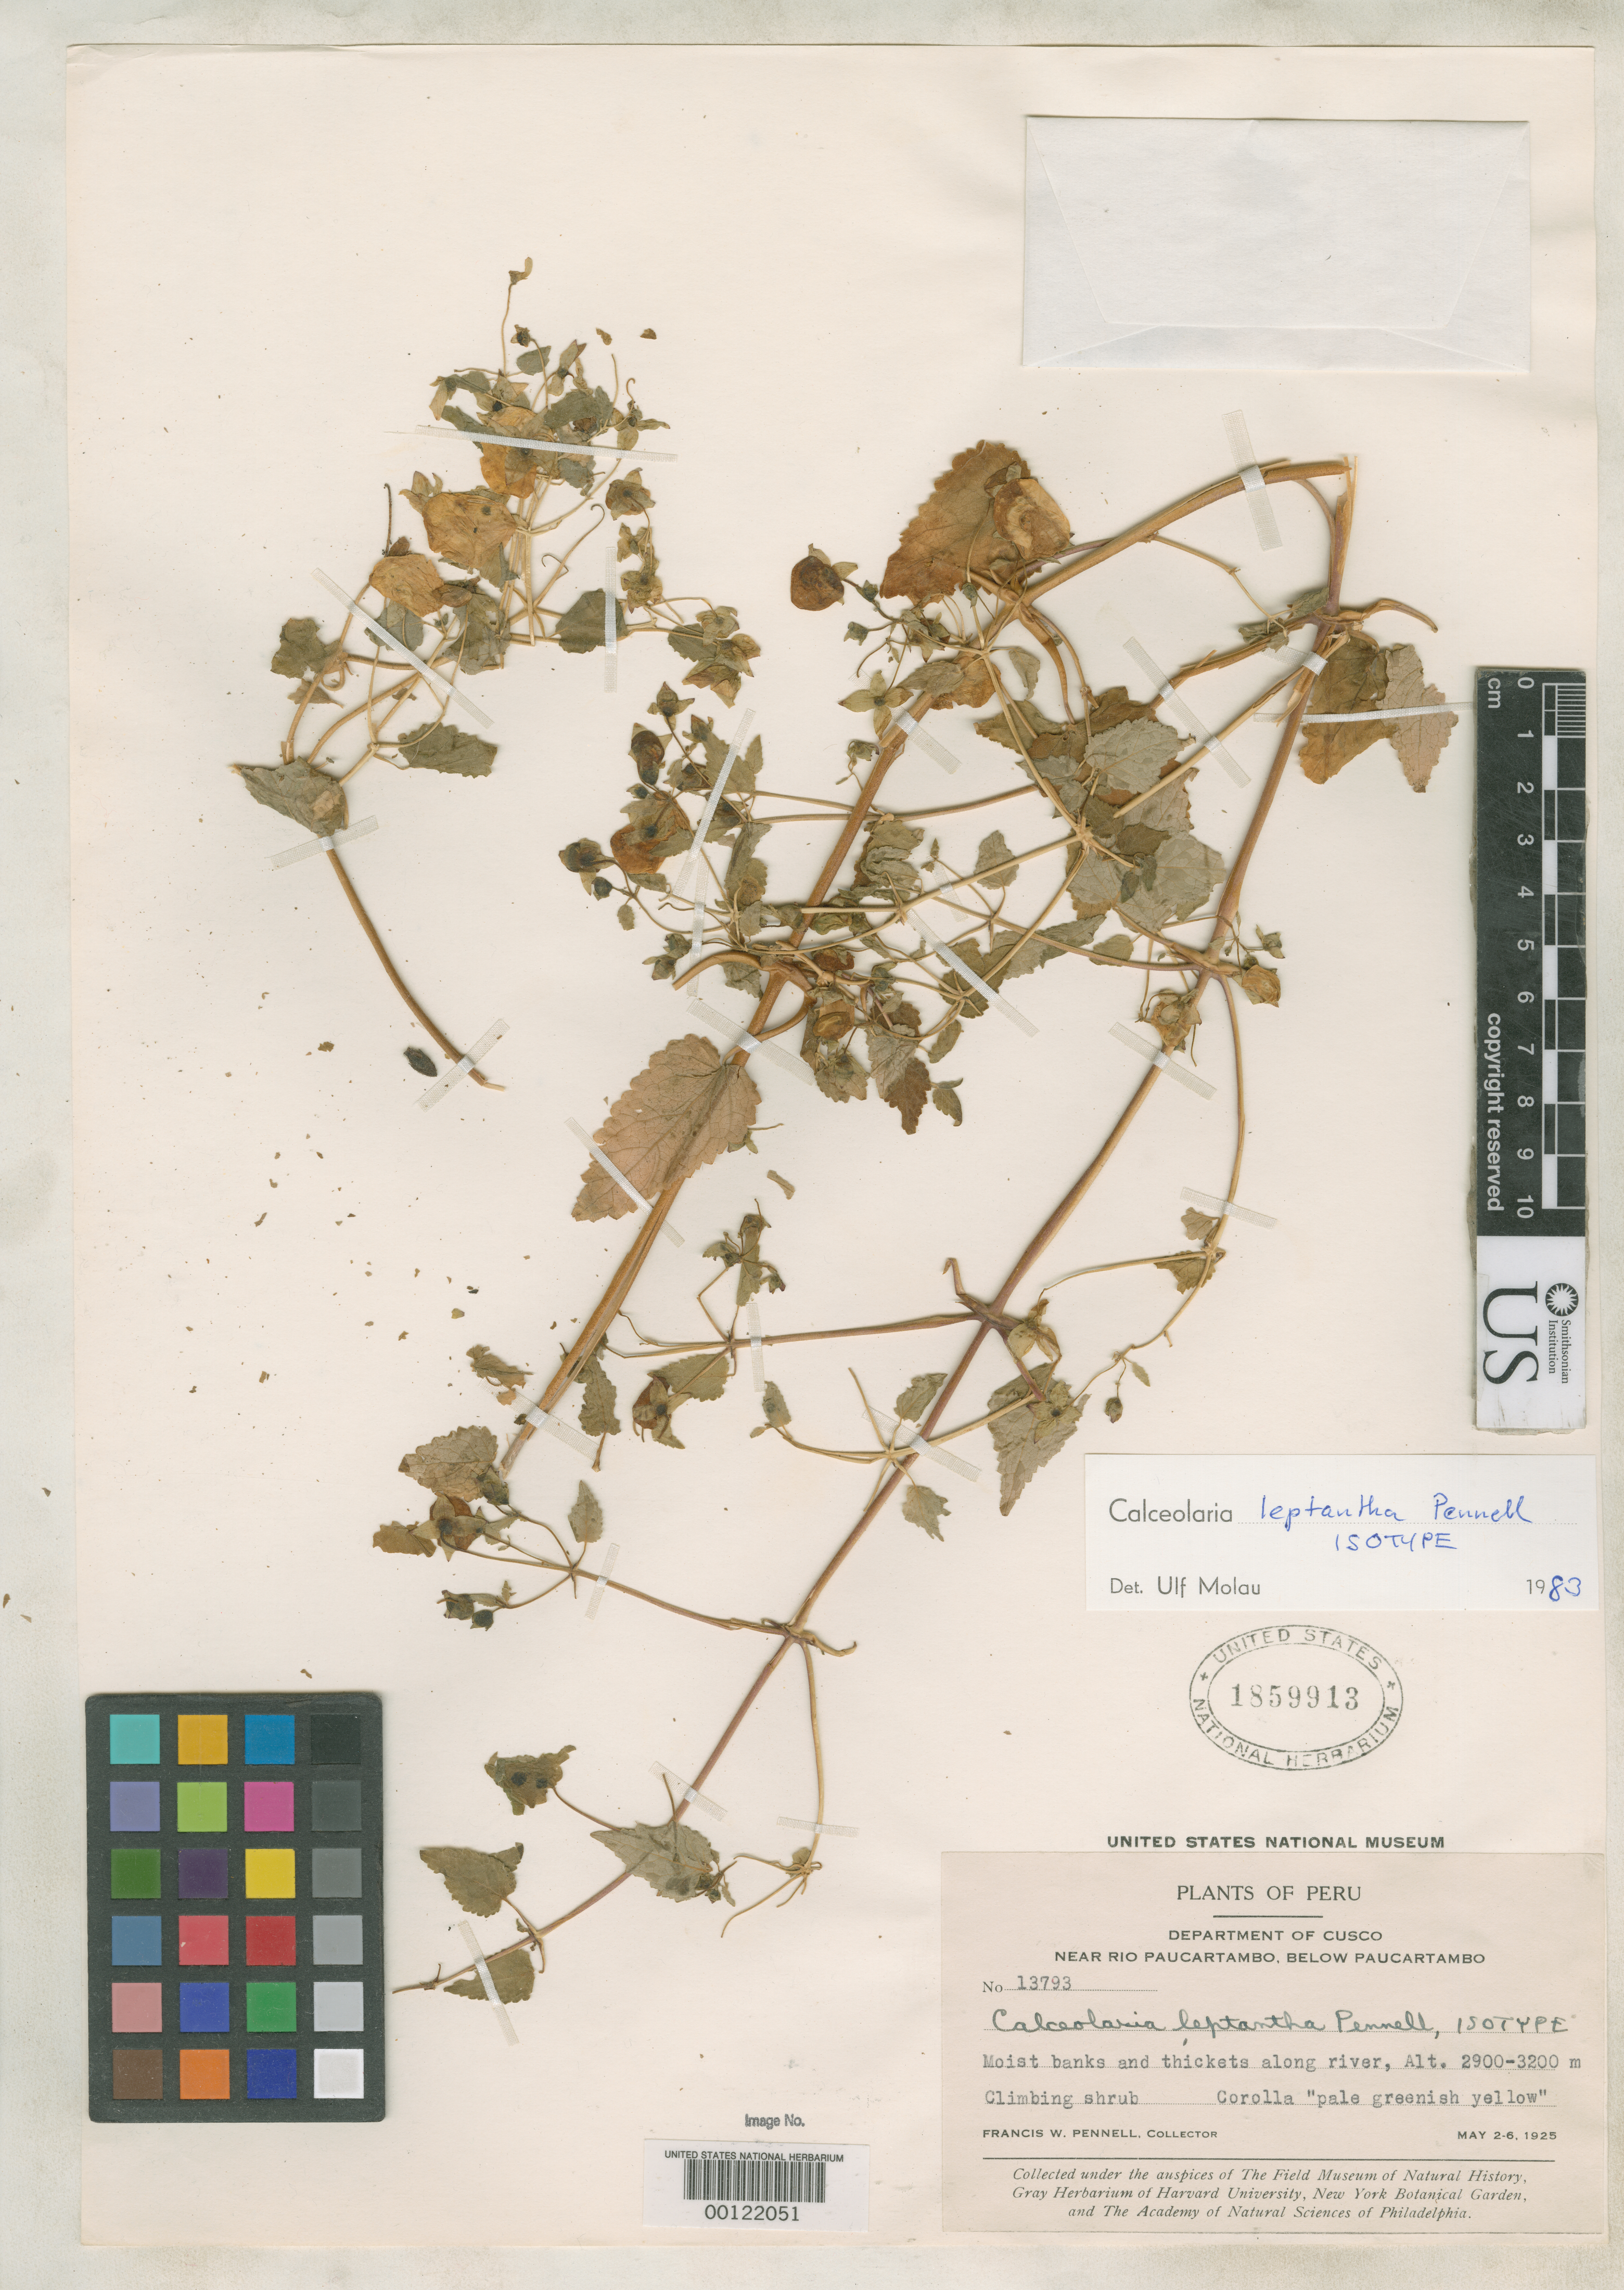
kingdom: Plantae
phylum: Tracheophyta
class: Magnoliopsida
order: Lamiales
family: Calceolariaceae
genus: Calceolaria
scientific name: Calceolaria leptantha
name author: Pennell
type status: Isotype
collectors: F. W. Pennell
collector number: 13793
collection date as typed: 02 May 1925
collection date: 1925-05-02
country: Peru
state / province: Cusco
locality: Río Paucartambo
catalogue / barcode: US 1859913